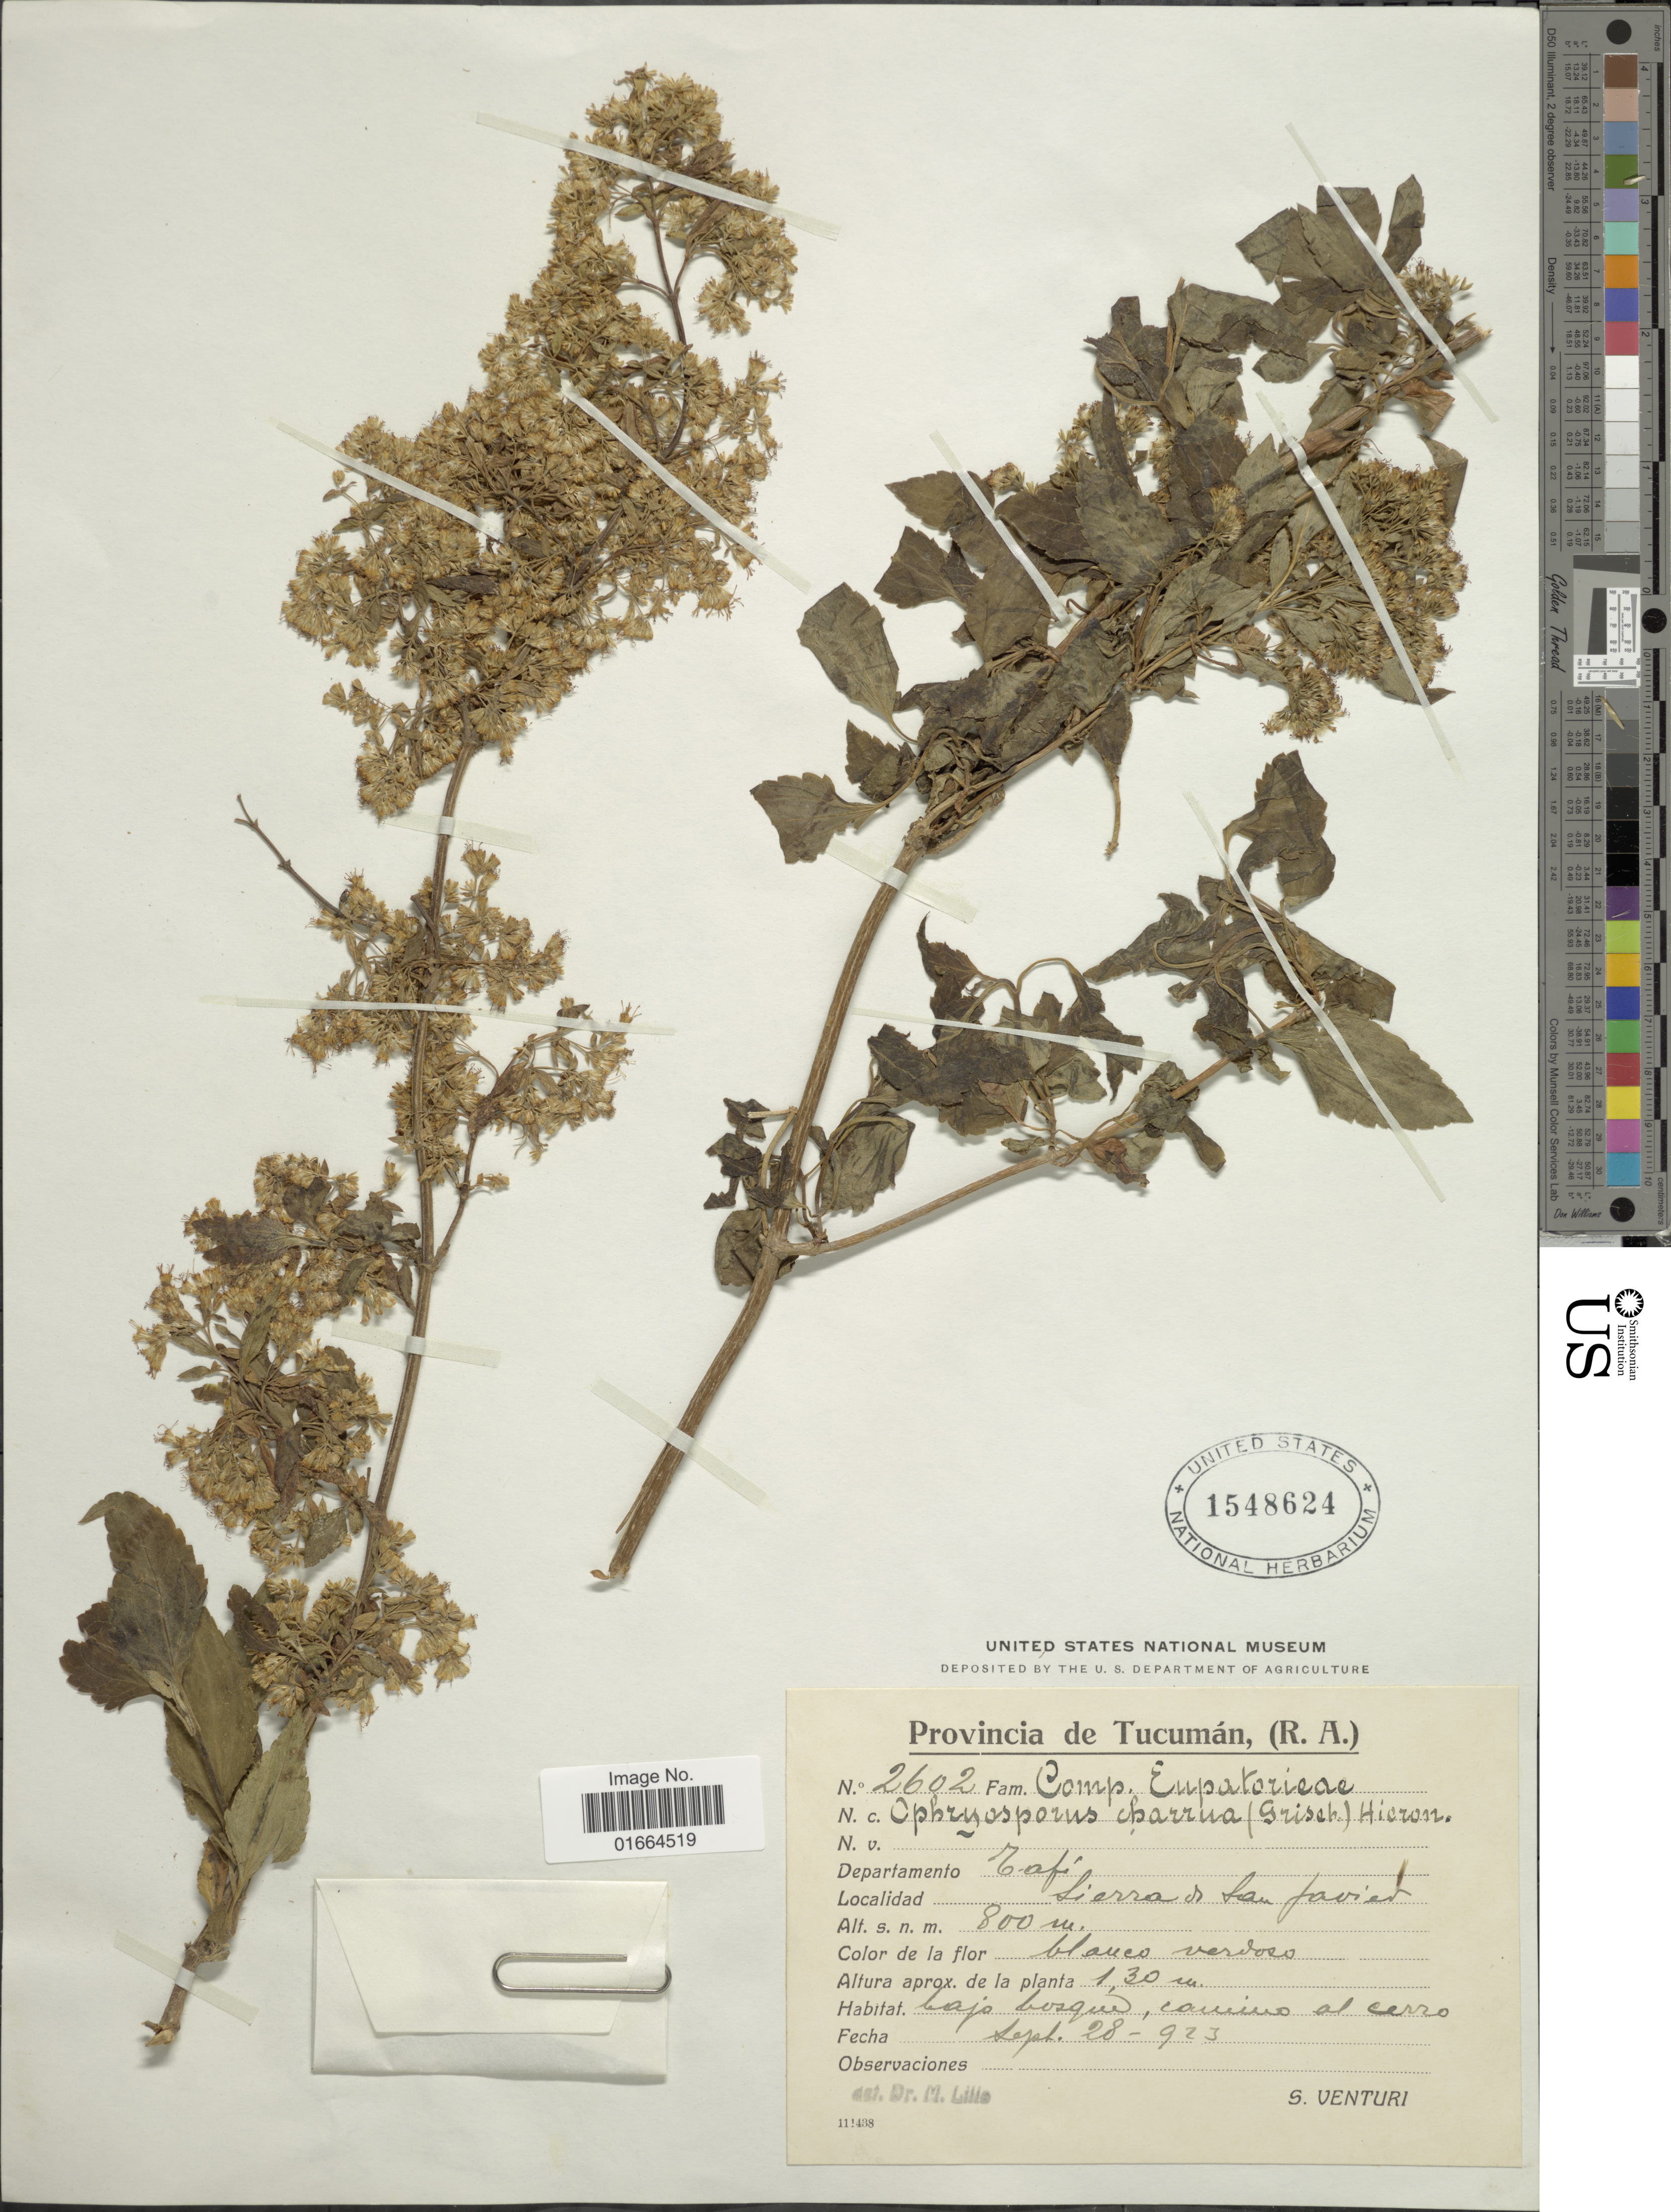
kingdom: Plantae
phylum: Tracheophyta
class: Magnoliopsida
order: Asterales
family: Asteraceae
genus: Ophryosporus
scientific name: Ophryosporus charua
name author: (Griseb.) Hieron.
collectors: S. Venturi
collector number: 2602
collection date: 1923-09-28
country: Argentina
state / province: Tucuman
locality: Provincia de Tucuman, (R. A.) Departamento Tafi, Sierra de San Javier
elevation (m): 800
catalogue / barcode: US 1548624